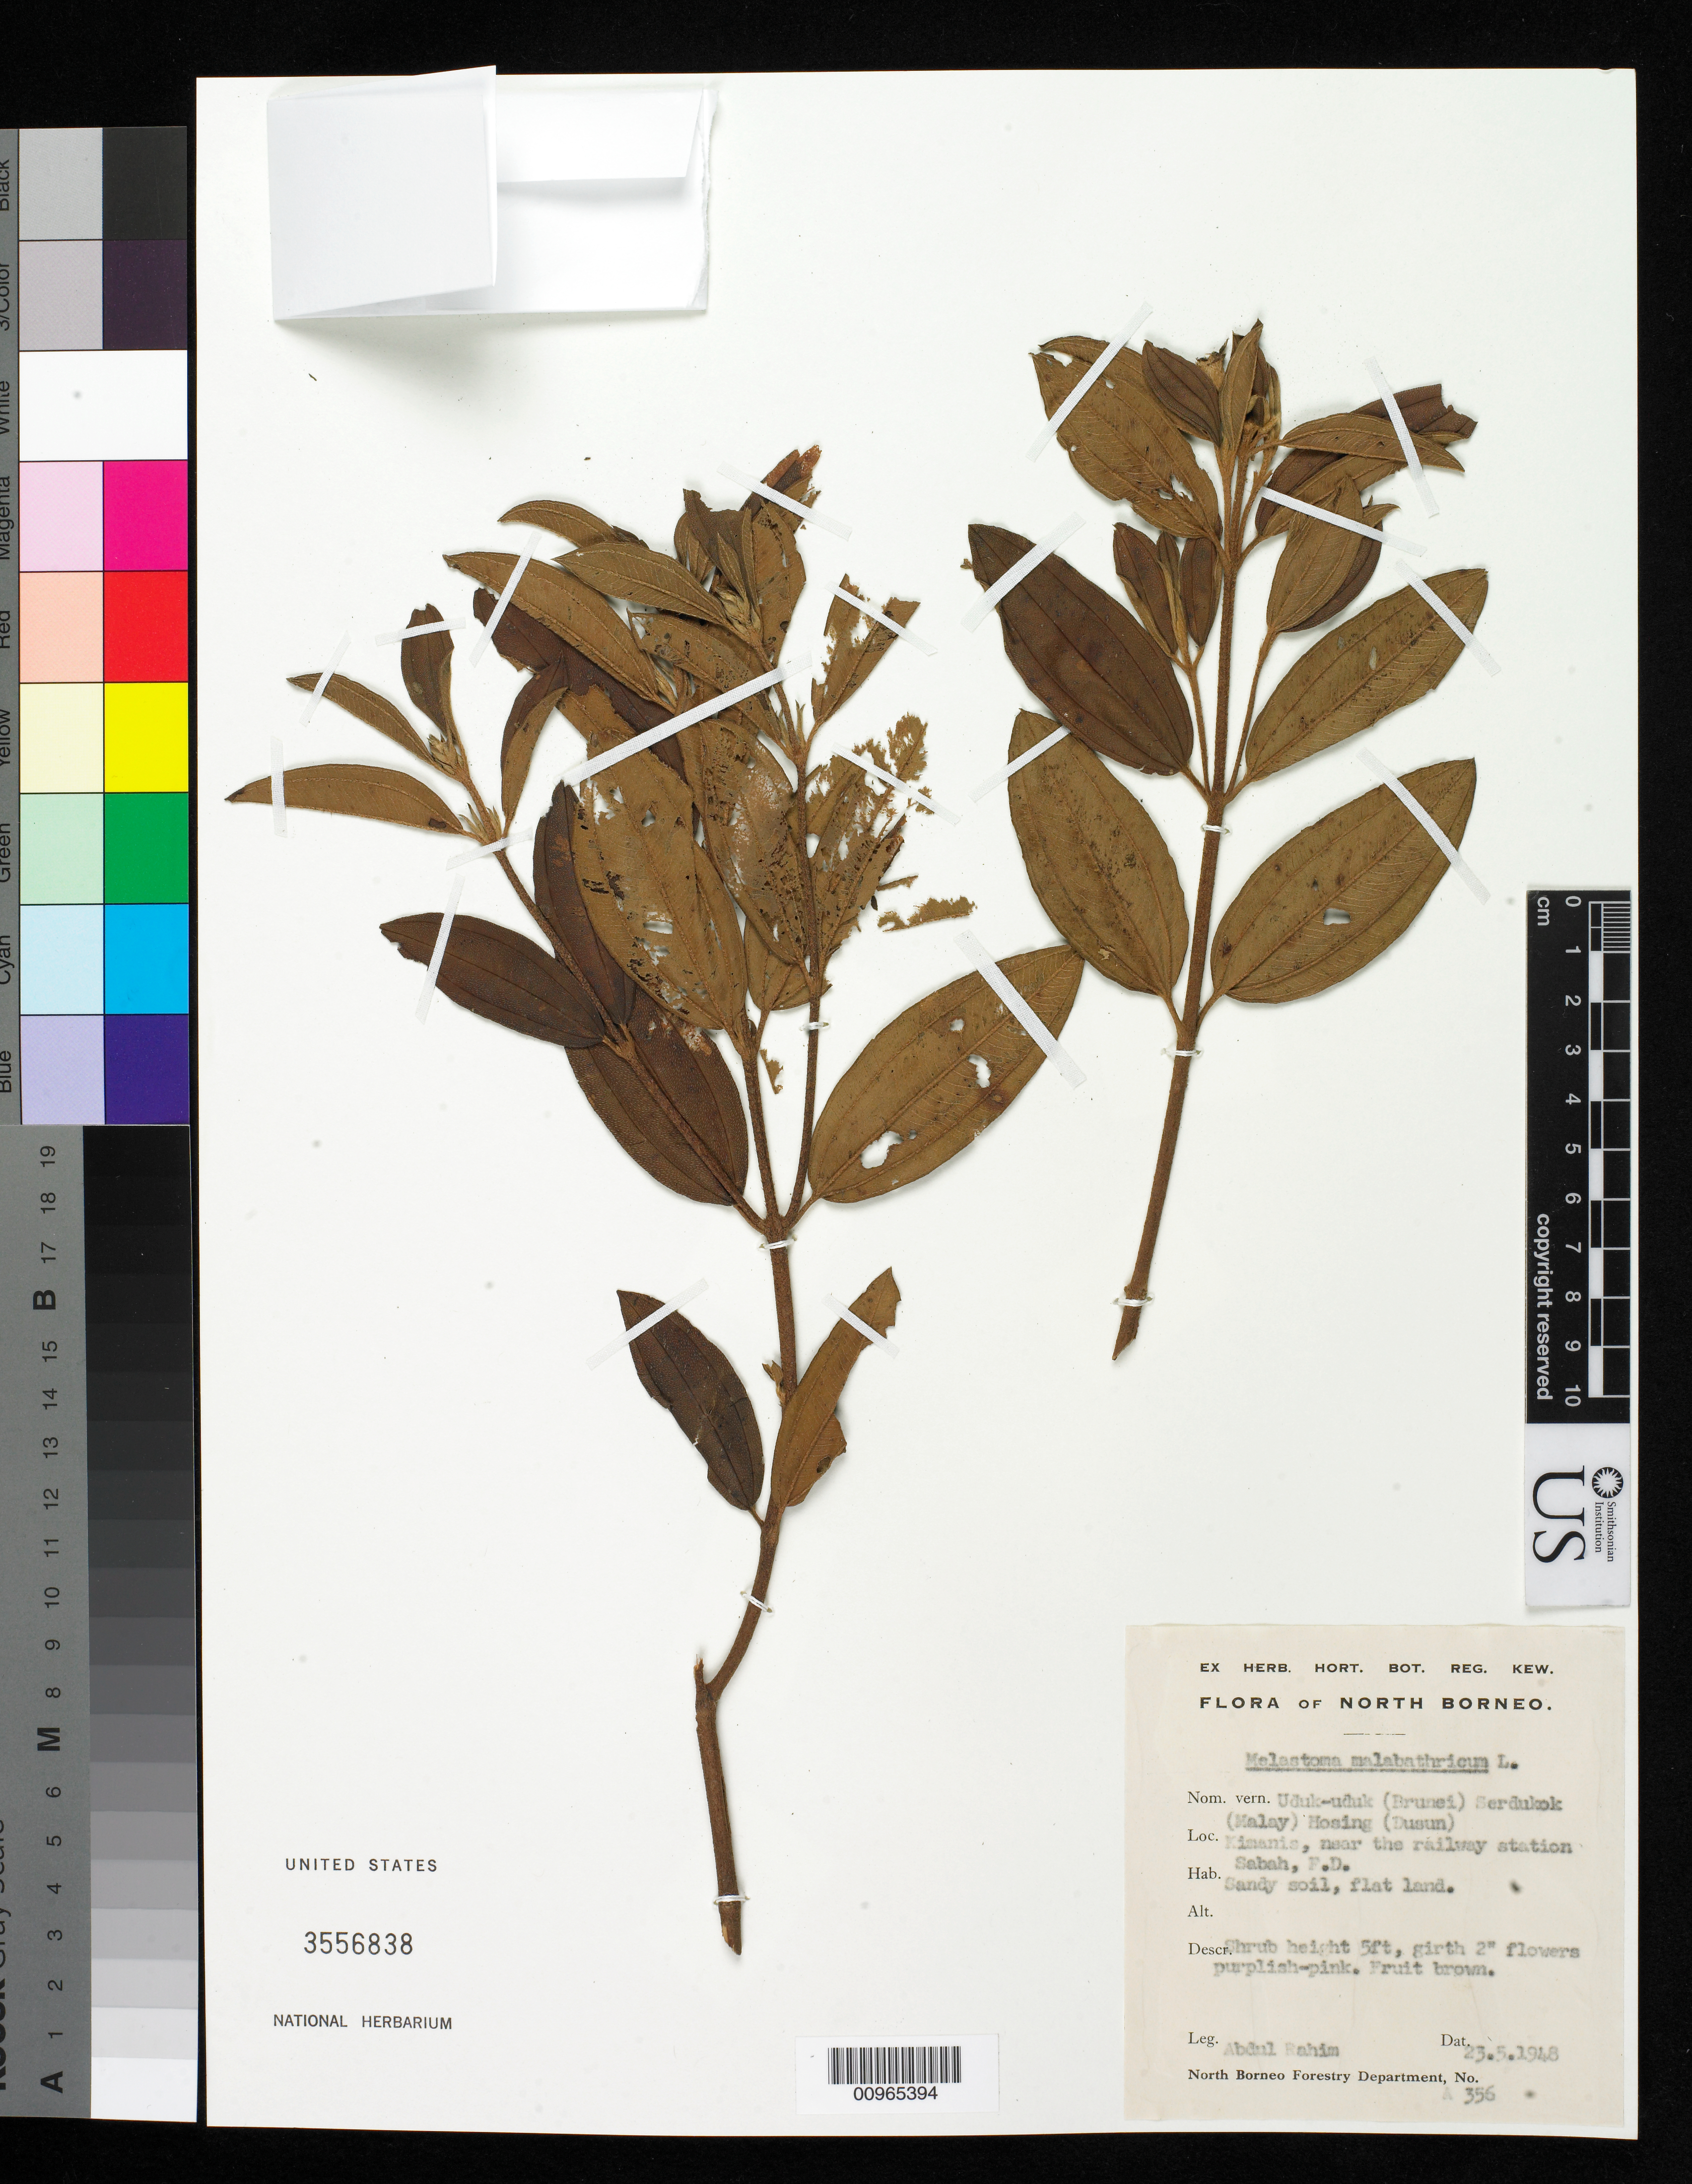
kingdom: Plantae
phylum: Tracheophyta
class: Magnoliopsida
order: Myrtales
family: Melastomataceae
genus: Melastoma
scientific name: Melastoma malabathricum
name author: L.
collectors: A. Rahim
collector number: A 356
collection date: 1948-05-23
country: Malaysia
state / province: Sabah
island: Borneo I.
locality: Kimanis, near the railway station, Sabah, F.D.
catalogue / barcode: US 3556838